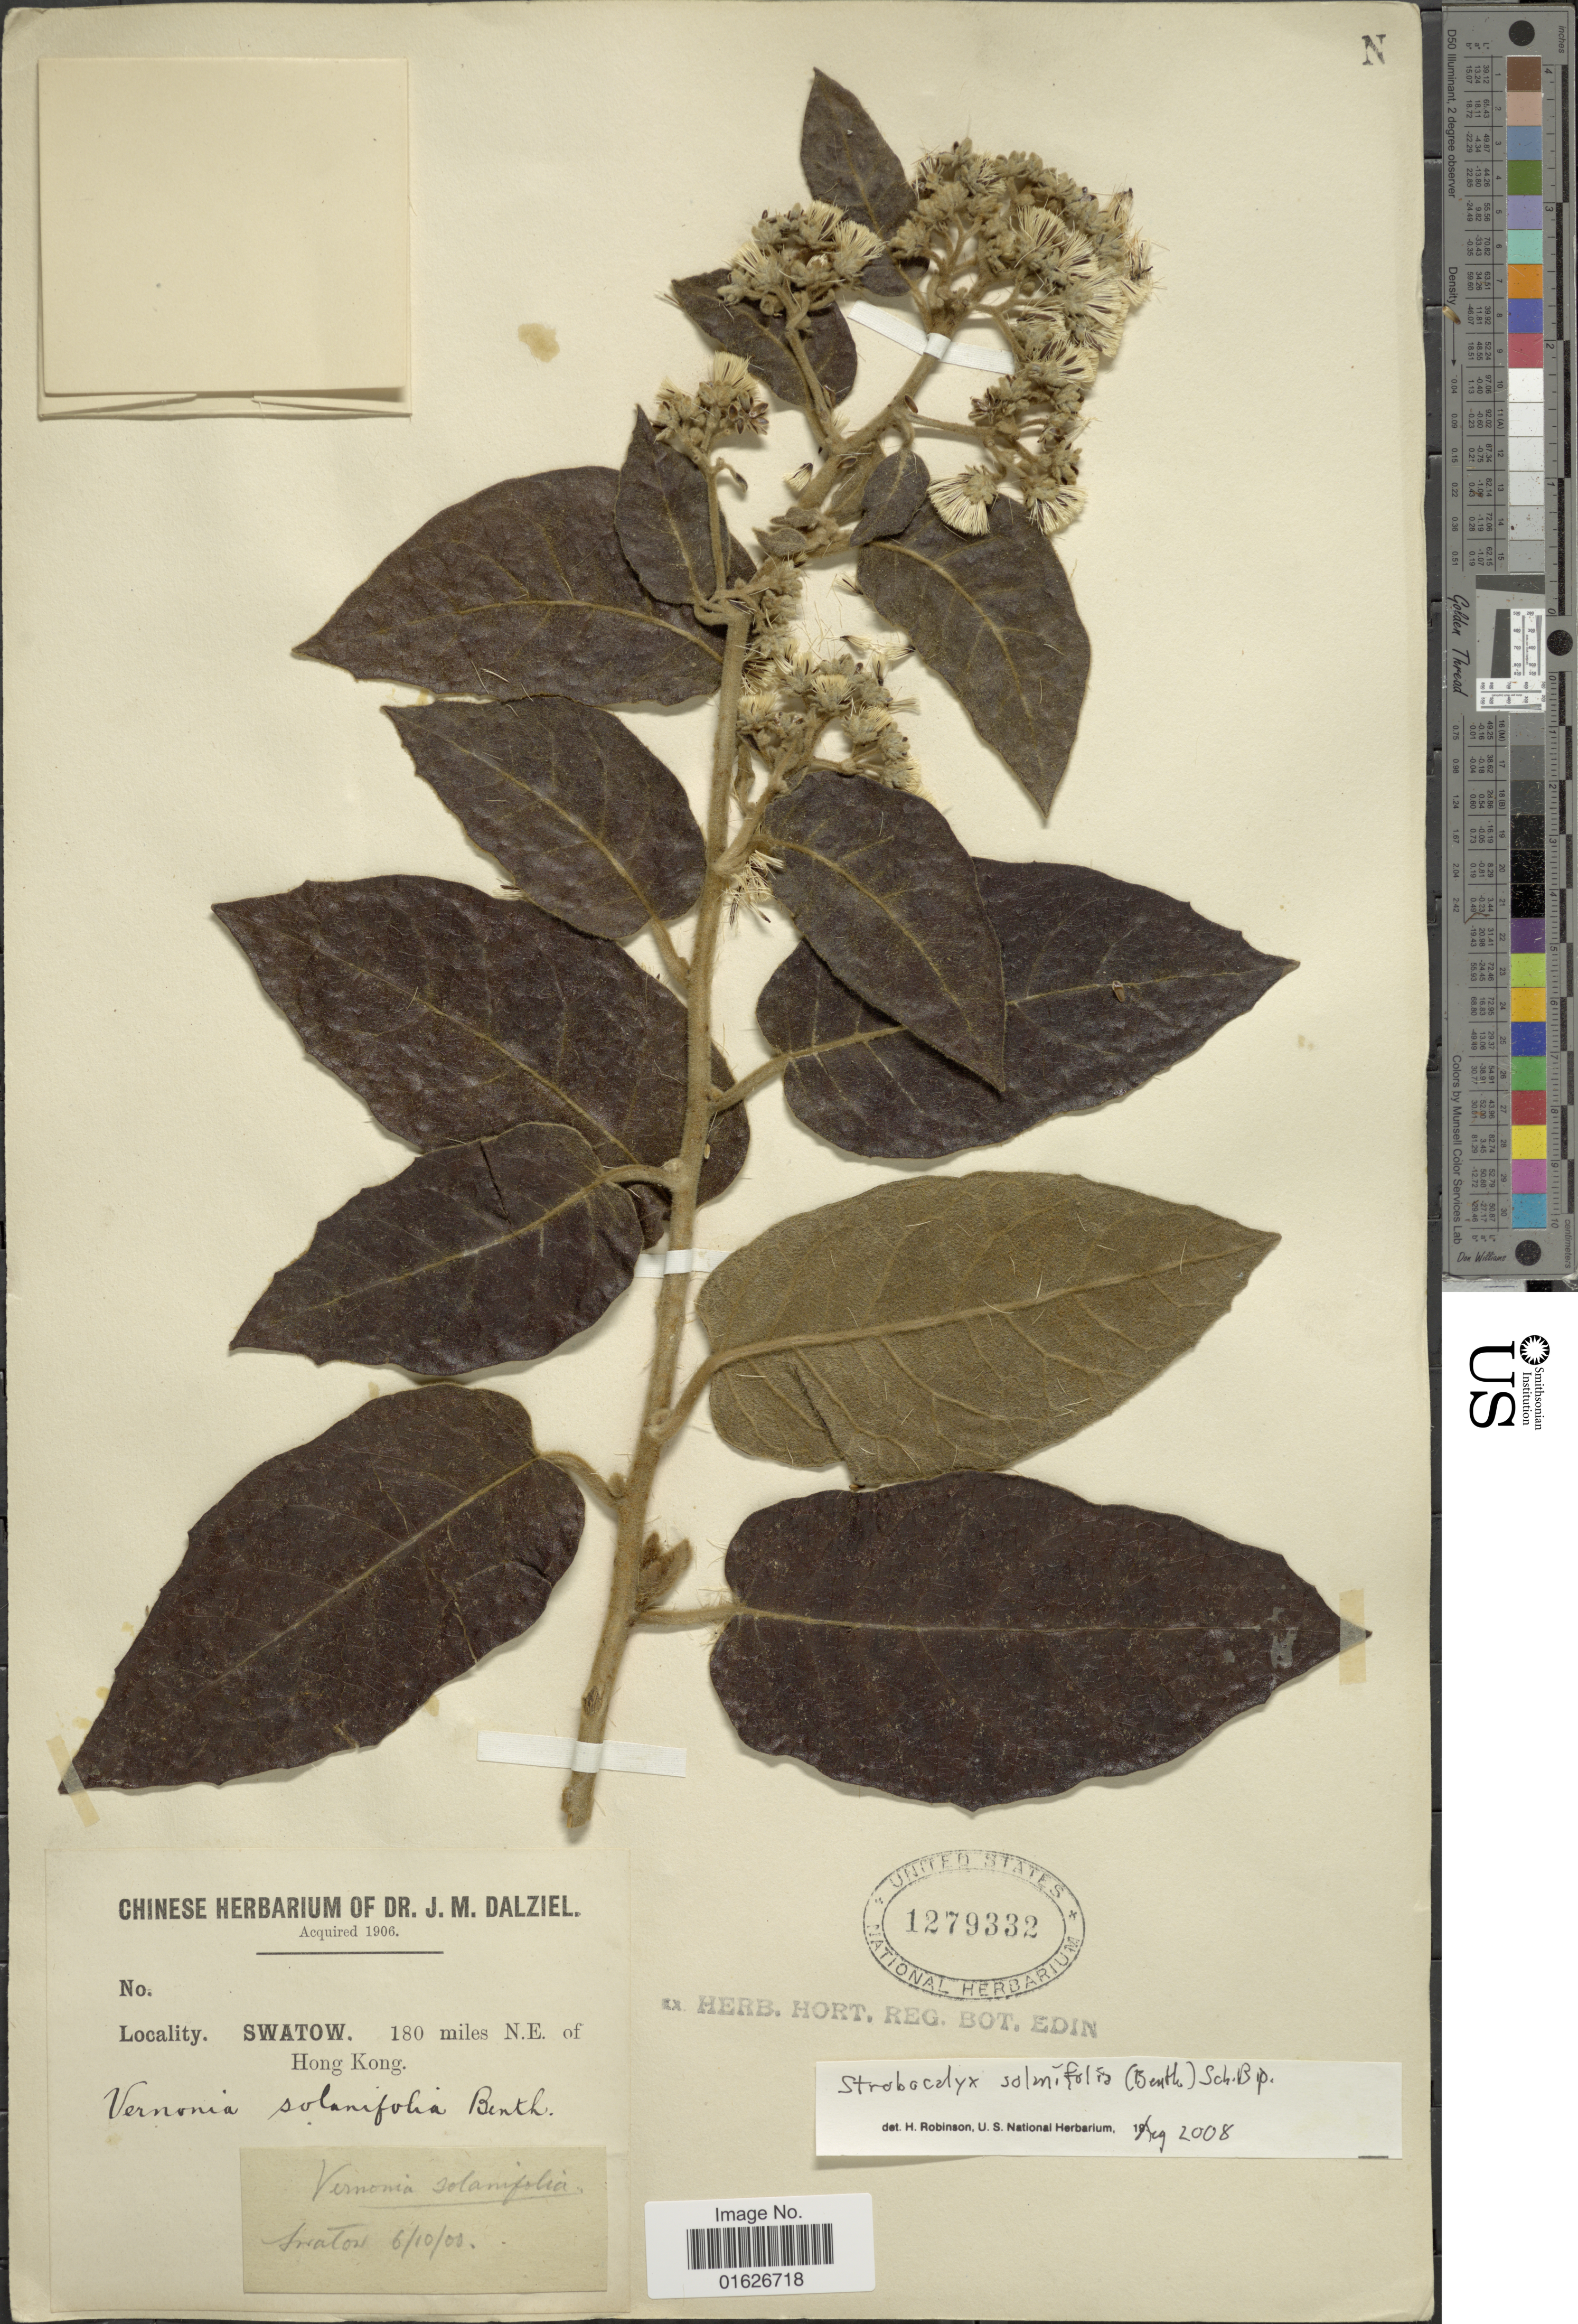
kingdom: Plantae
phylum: Tracheophyta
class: Magnoliopsida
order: Asterales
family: Asteraceae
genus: Strobocalyx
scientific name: Strobocalyx solanifolia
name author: (Benth.) Sch. Bip.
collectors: ex Herb. J.M. Dalziel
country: China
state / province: Hong Kong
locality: Swatow, 180 miles N.E. of Hong kong.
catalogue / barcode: US 1279332